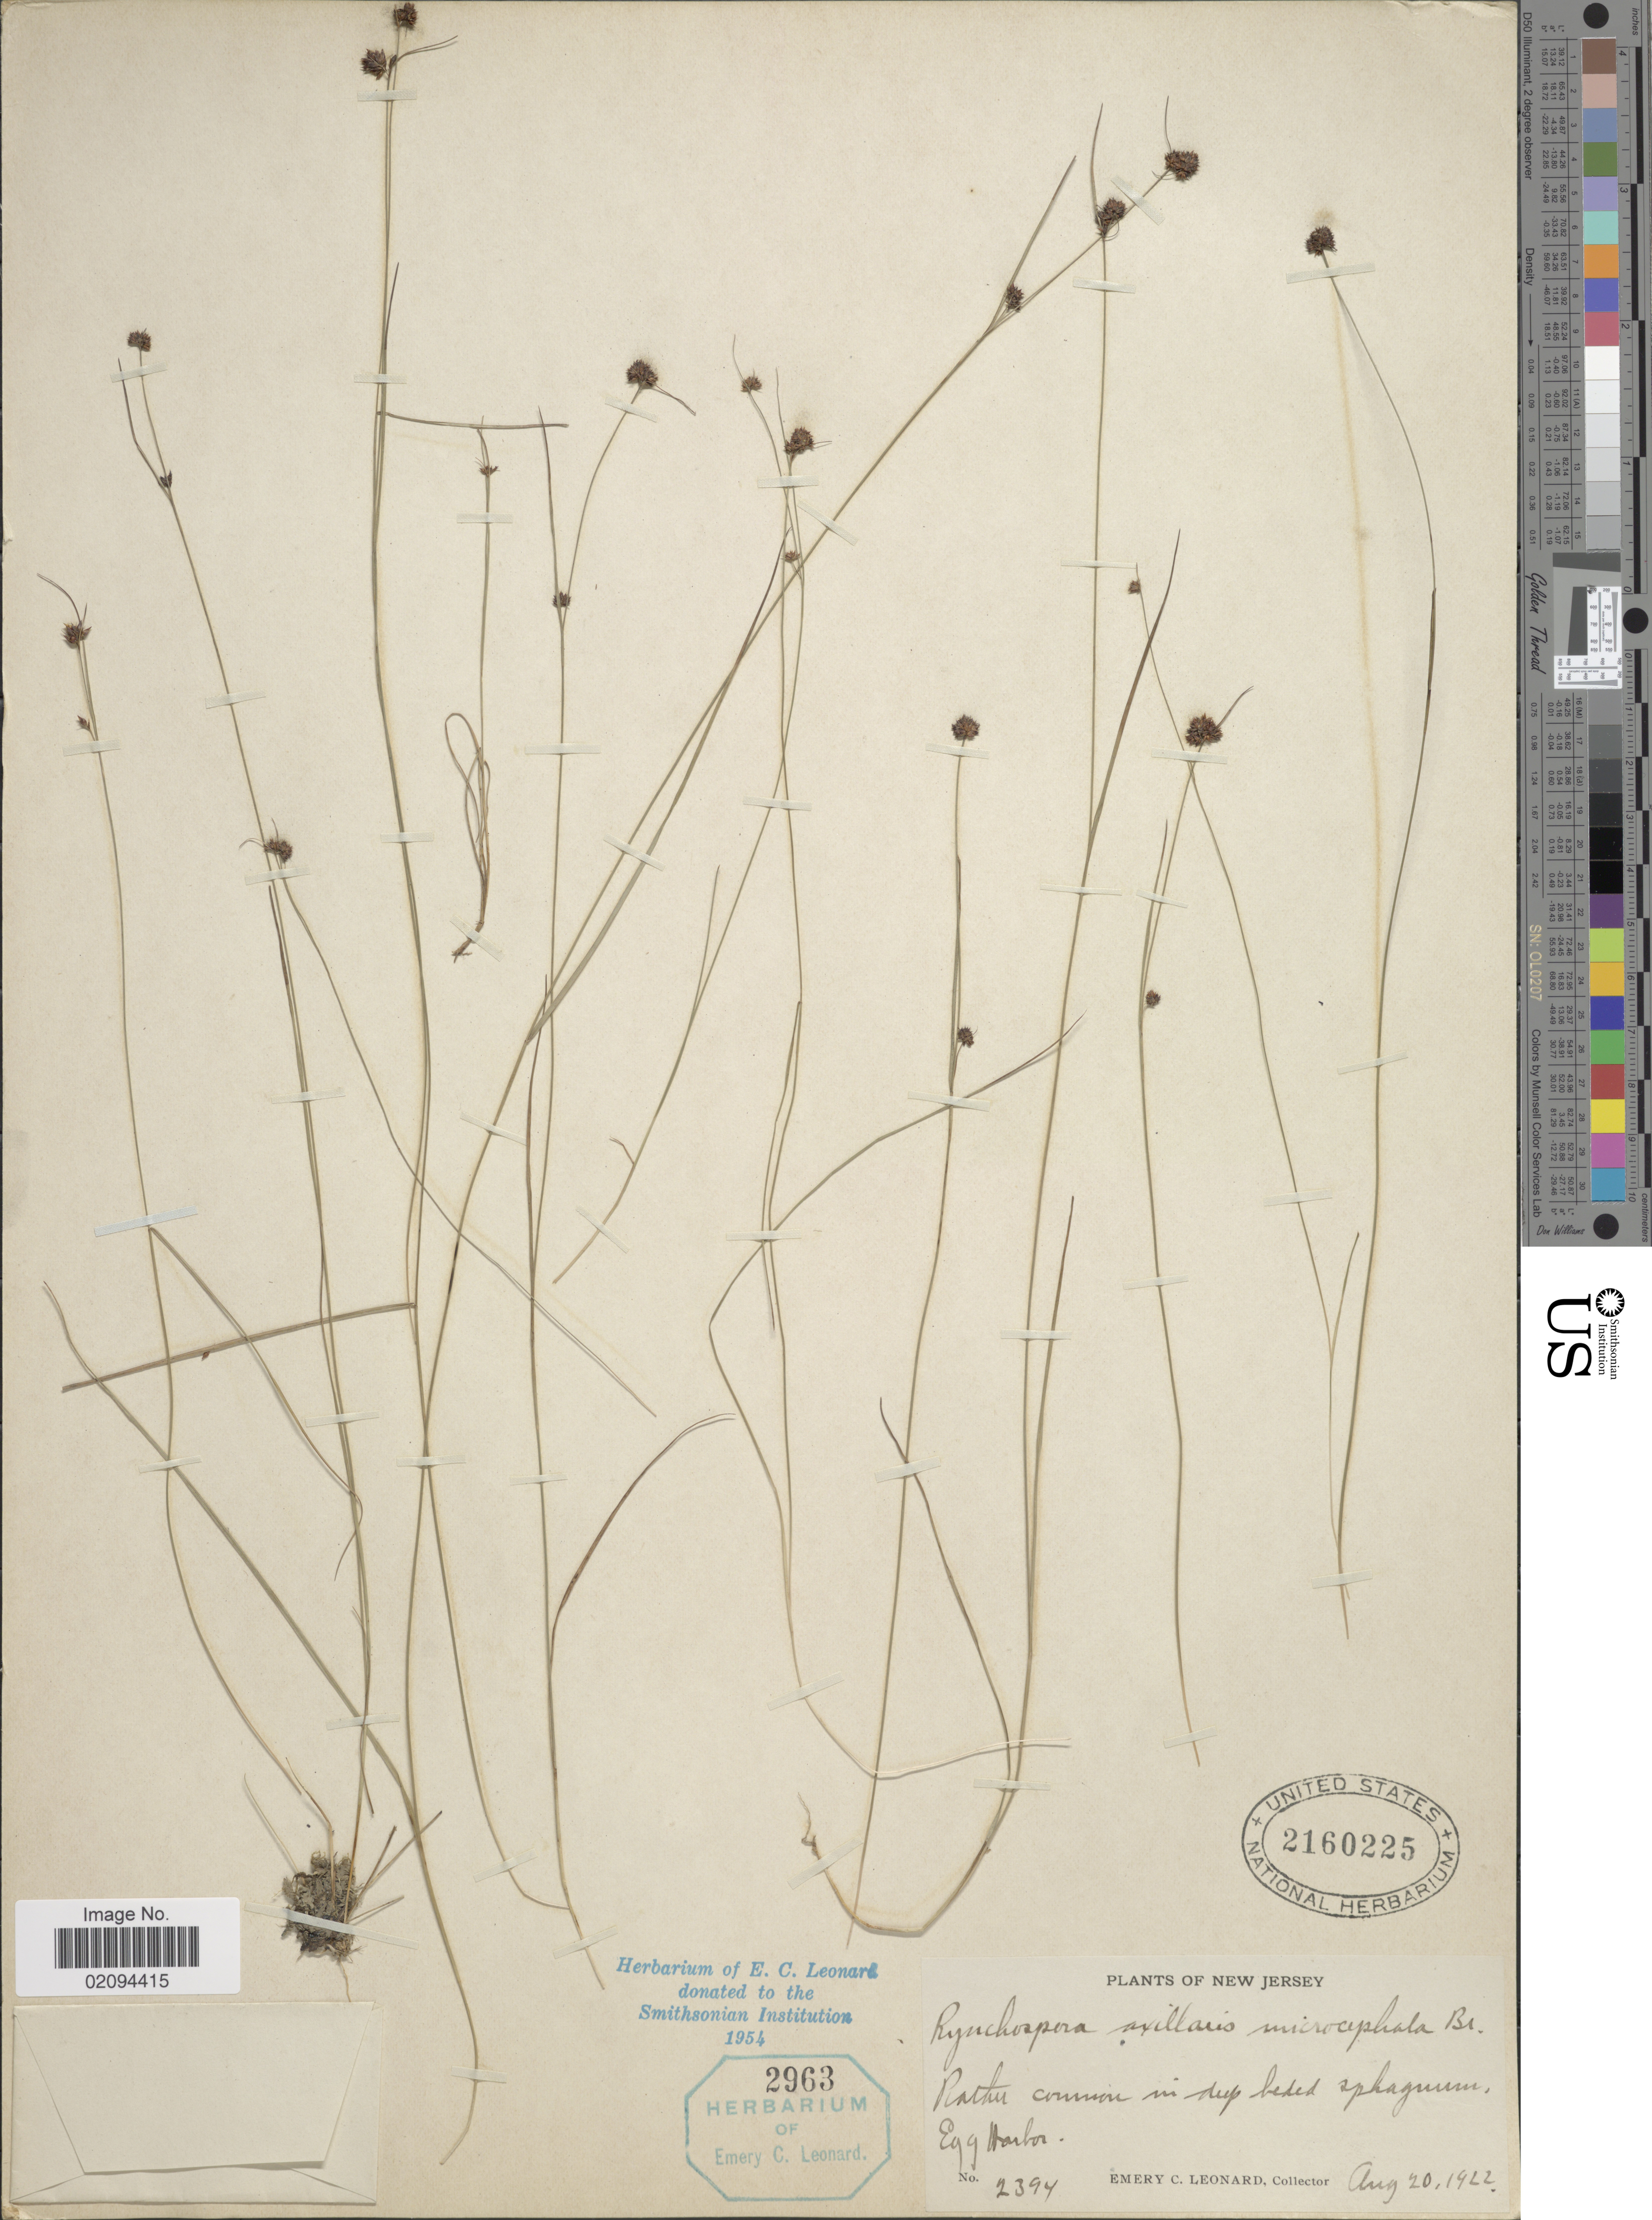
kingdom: Plantae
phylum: Tracheophyta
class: Liliopsida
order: Poales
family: Cyperaceae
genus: Rhynchospora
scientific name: Rhynchospora microcephala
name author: (Britton) Britton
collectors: E. C. Leonard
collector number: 2394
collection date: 1922-08-20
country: United States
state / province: New Jersey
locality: Rather common in deep beded sphagnum, Egg Harbor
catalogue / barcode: US 2160225